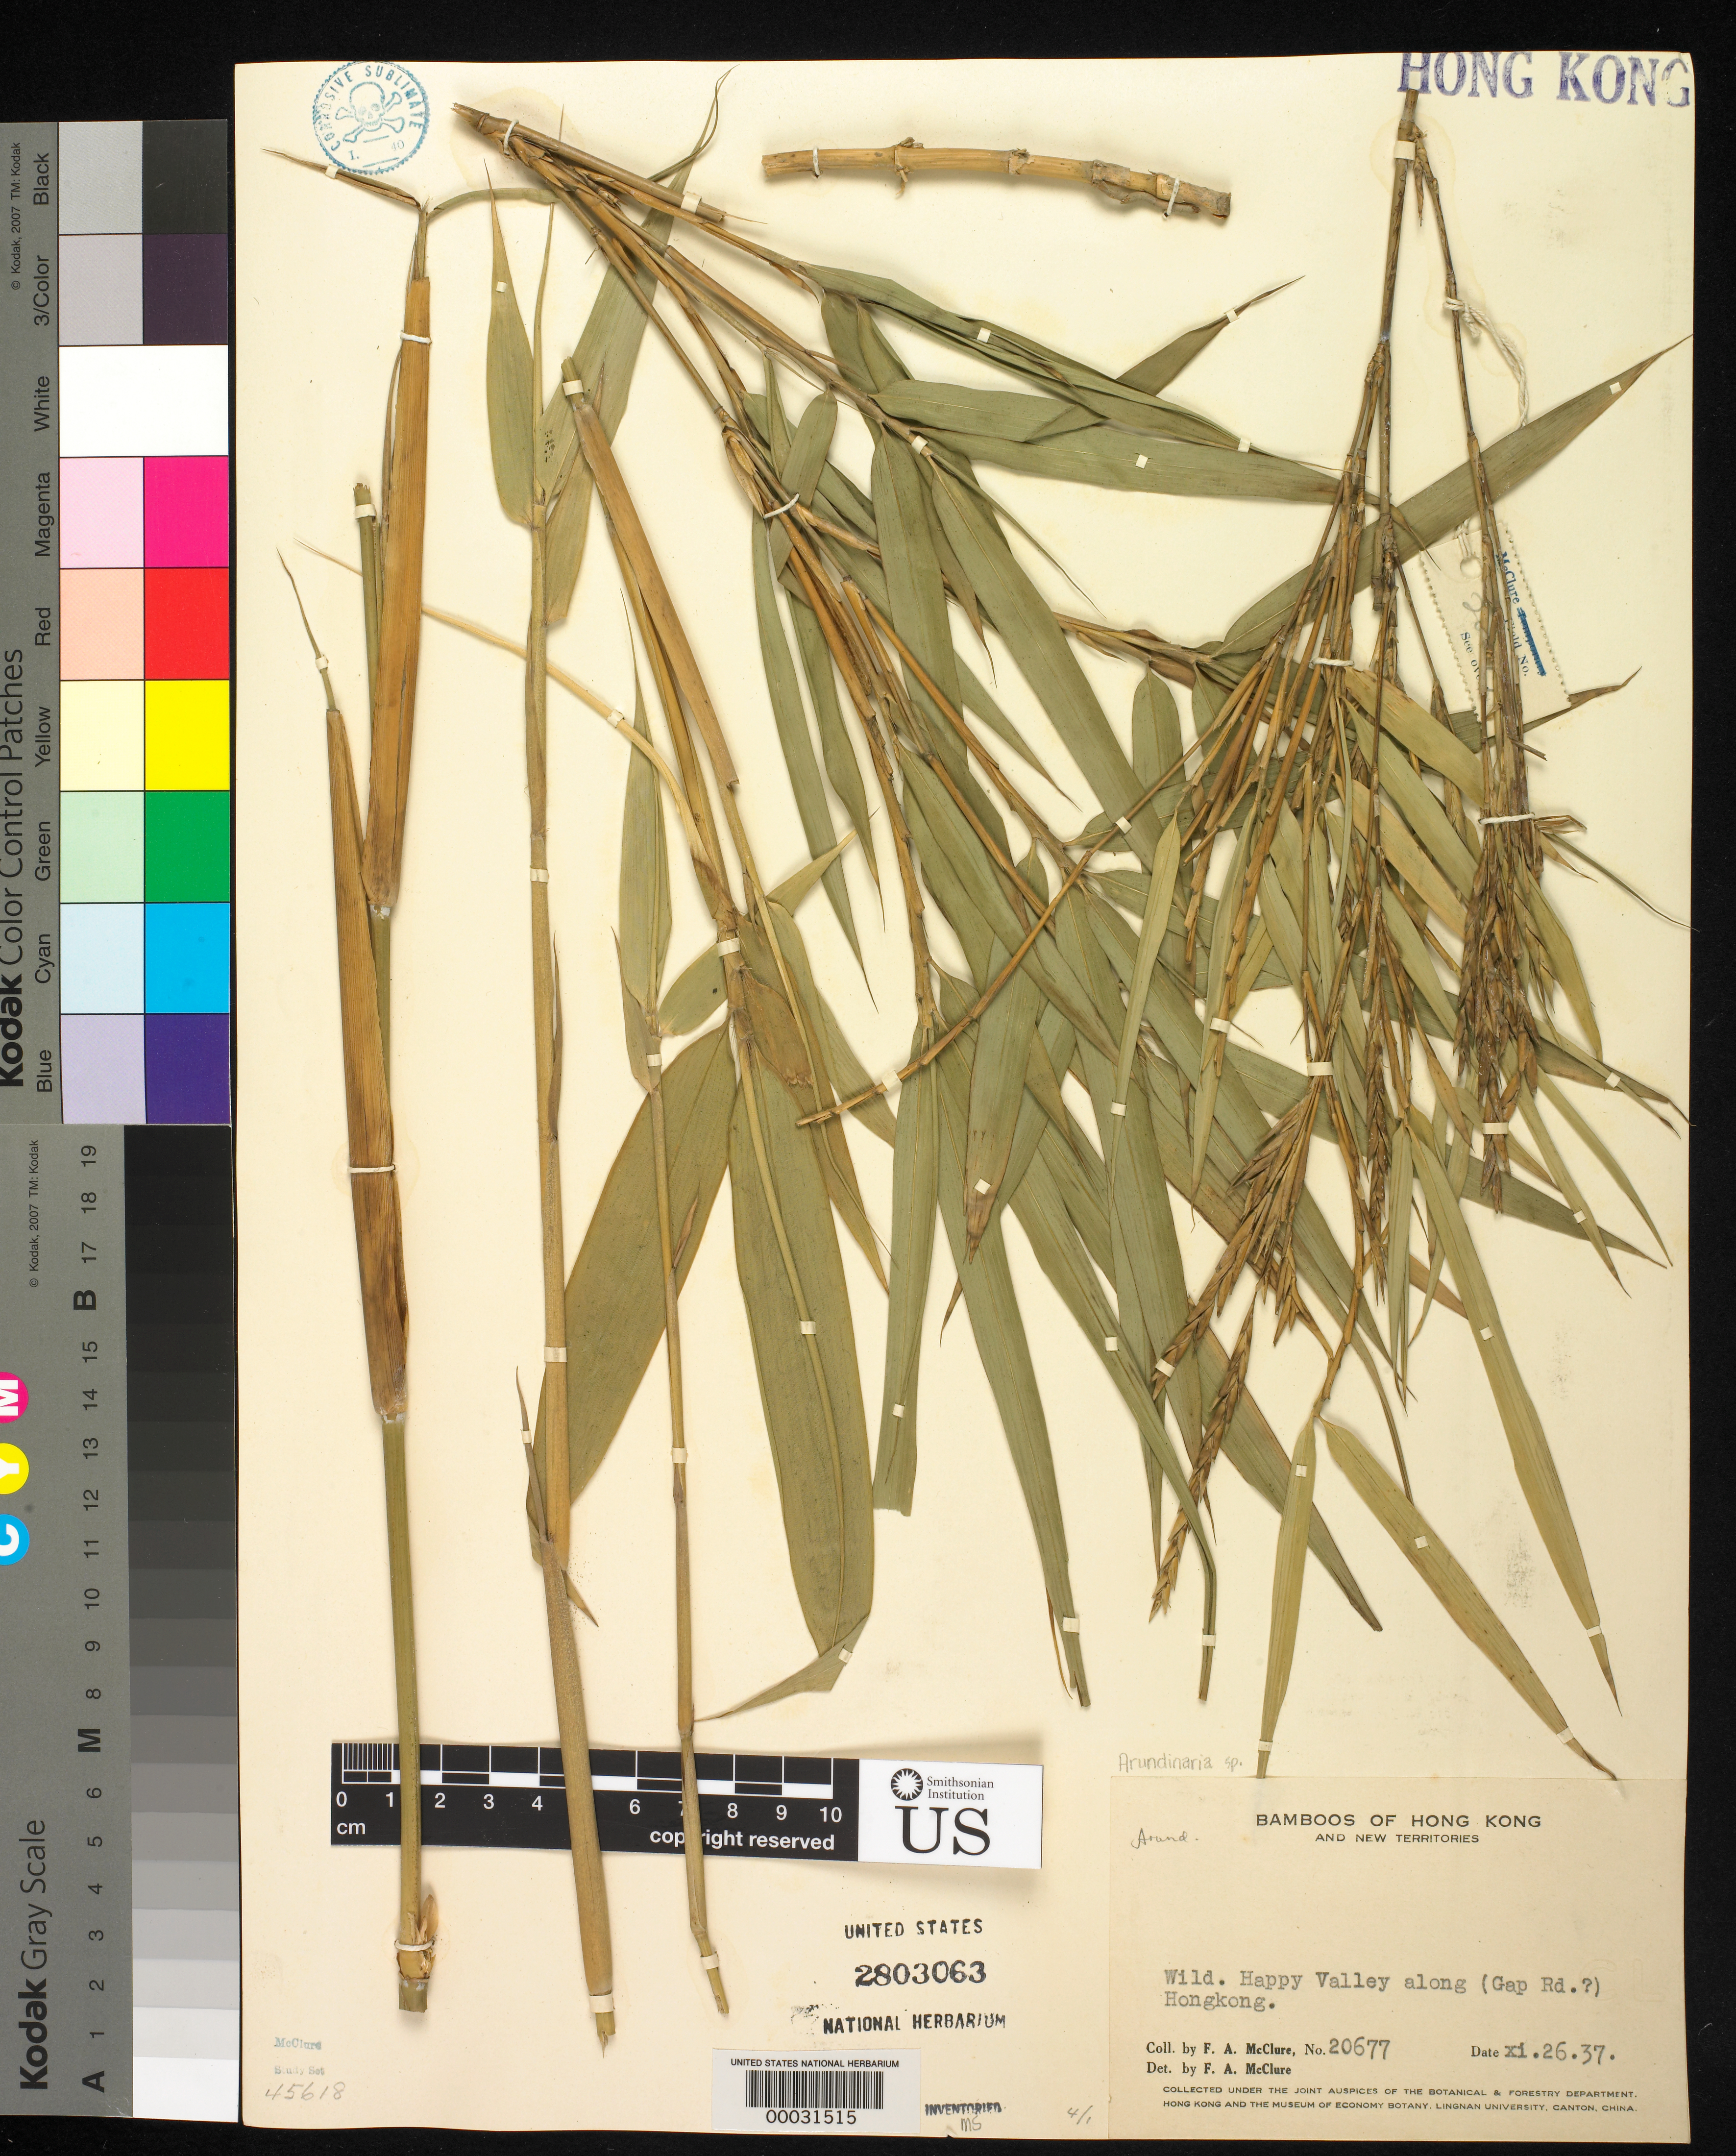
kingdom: Plantae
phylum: Tracheophyta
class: Liliopsida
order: Poales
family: Poaceae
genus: Arundinaria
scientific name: Arundinaria sp.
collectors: F. A. McClure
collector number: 20677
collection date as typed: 26 Nov 1937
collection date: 1937-11-26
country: China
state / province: Hong Kong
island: Hong Kong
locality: Happy valley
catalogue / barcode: US 2803063